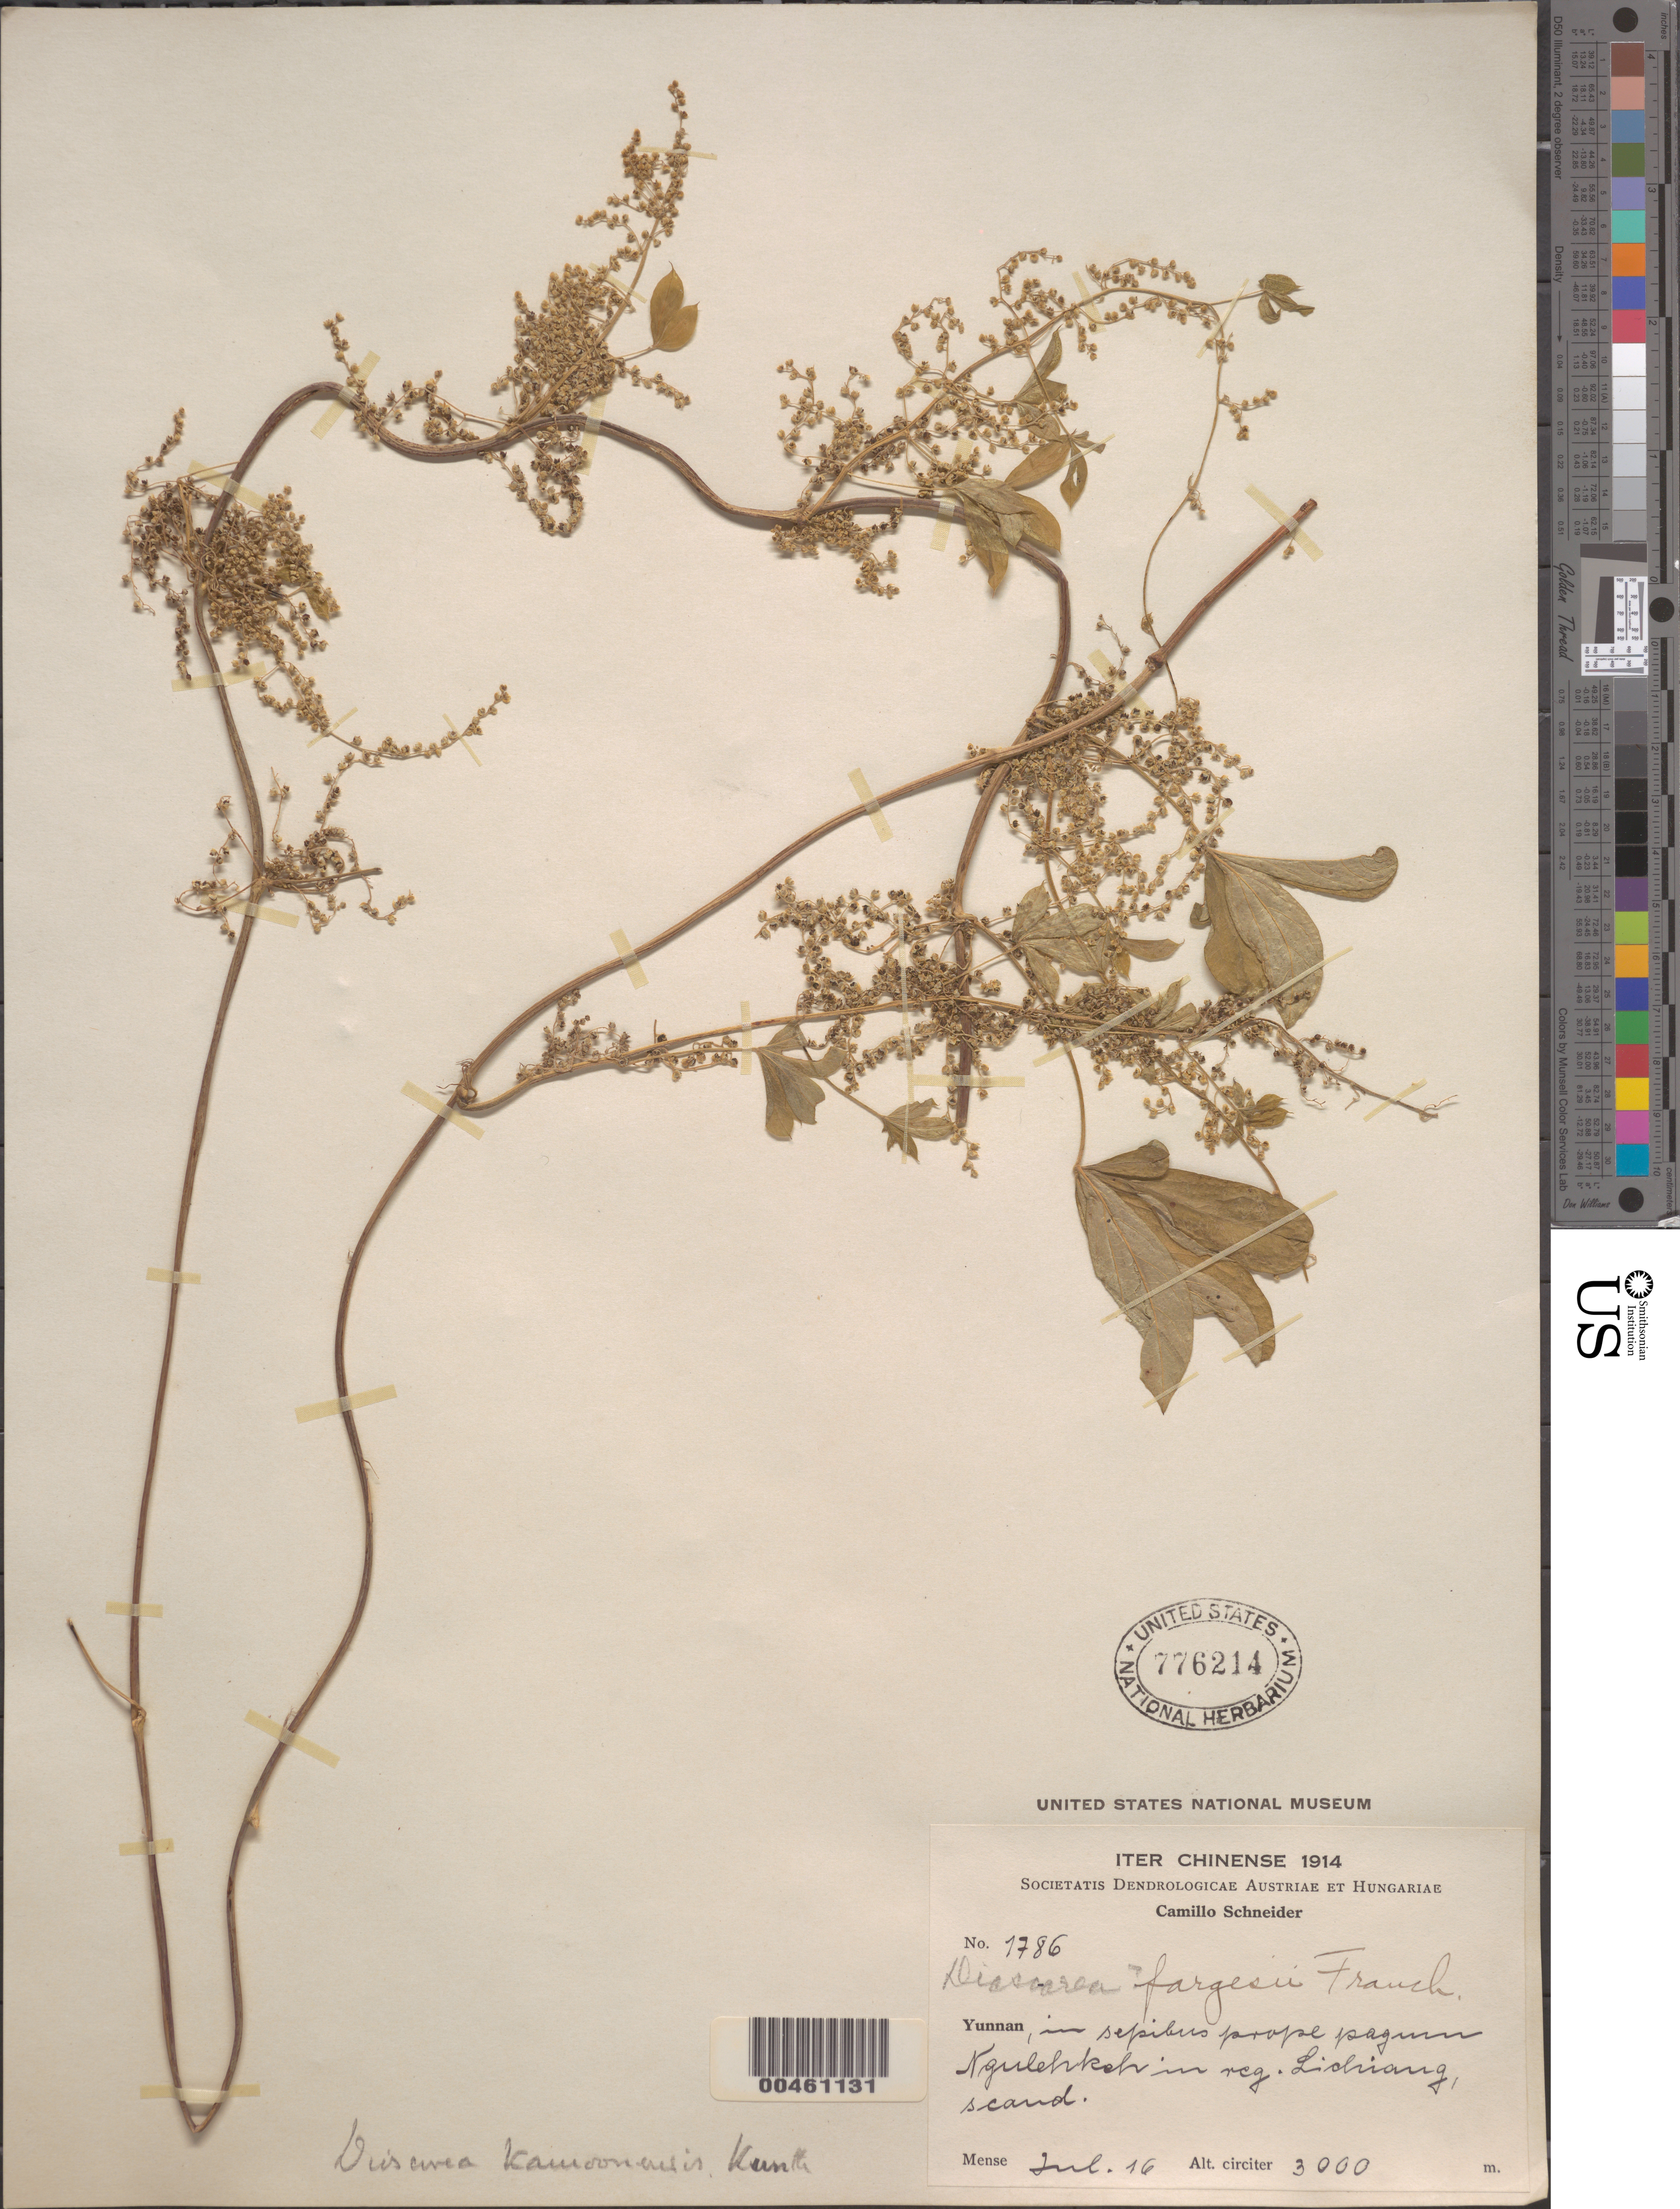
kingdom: Plantae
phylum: Tracheophyta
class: Liliopsida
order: Dioscoreales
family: Dioscoreaceae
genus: Dioscorea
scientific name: Dioscorea kamoonensis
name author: Kunth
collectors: C. K. Schneider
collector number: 1786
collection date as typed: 16 Jul 1914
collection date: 1914-07-16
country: China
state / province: Yunnan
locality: in sepibus prope pagum Ngulehkeh in reg. Lichiang, scand.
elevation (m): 3000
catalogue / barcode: US 776214